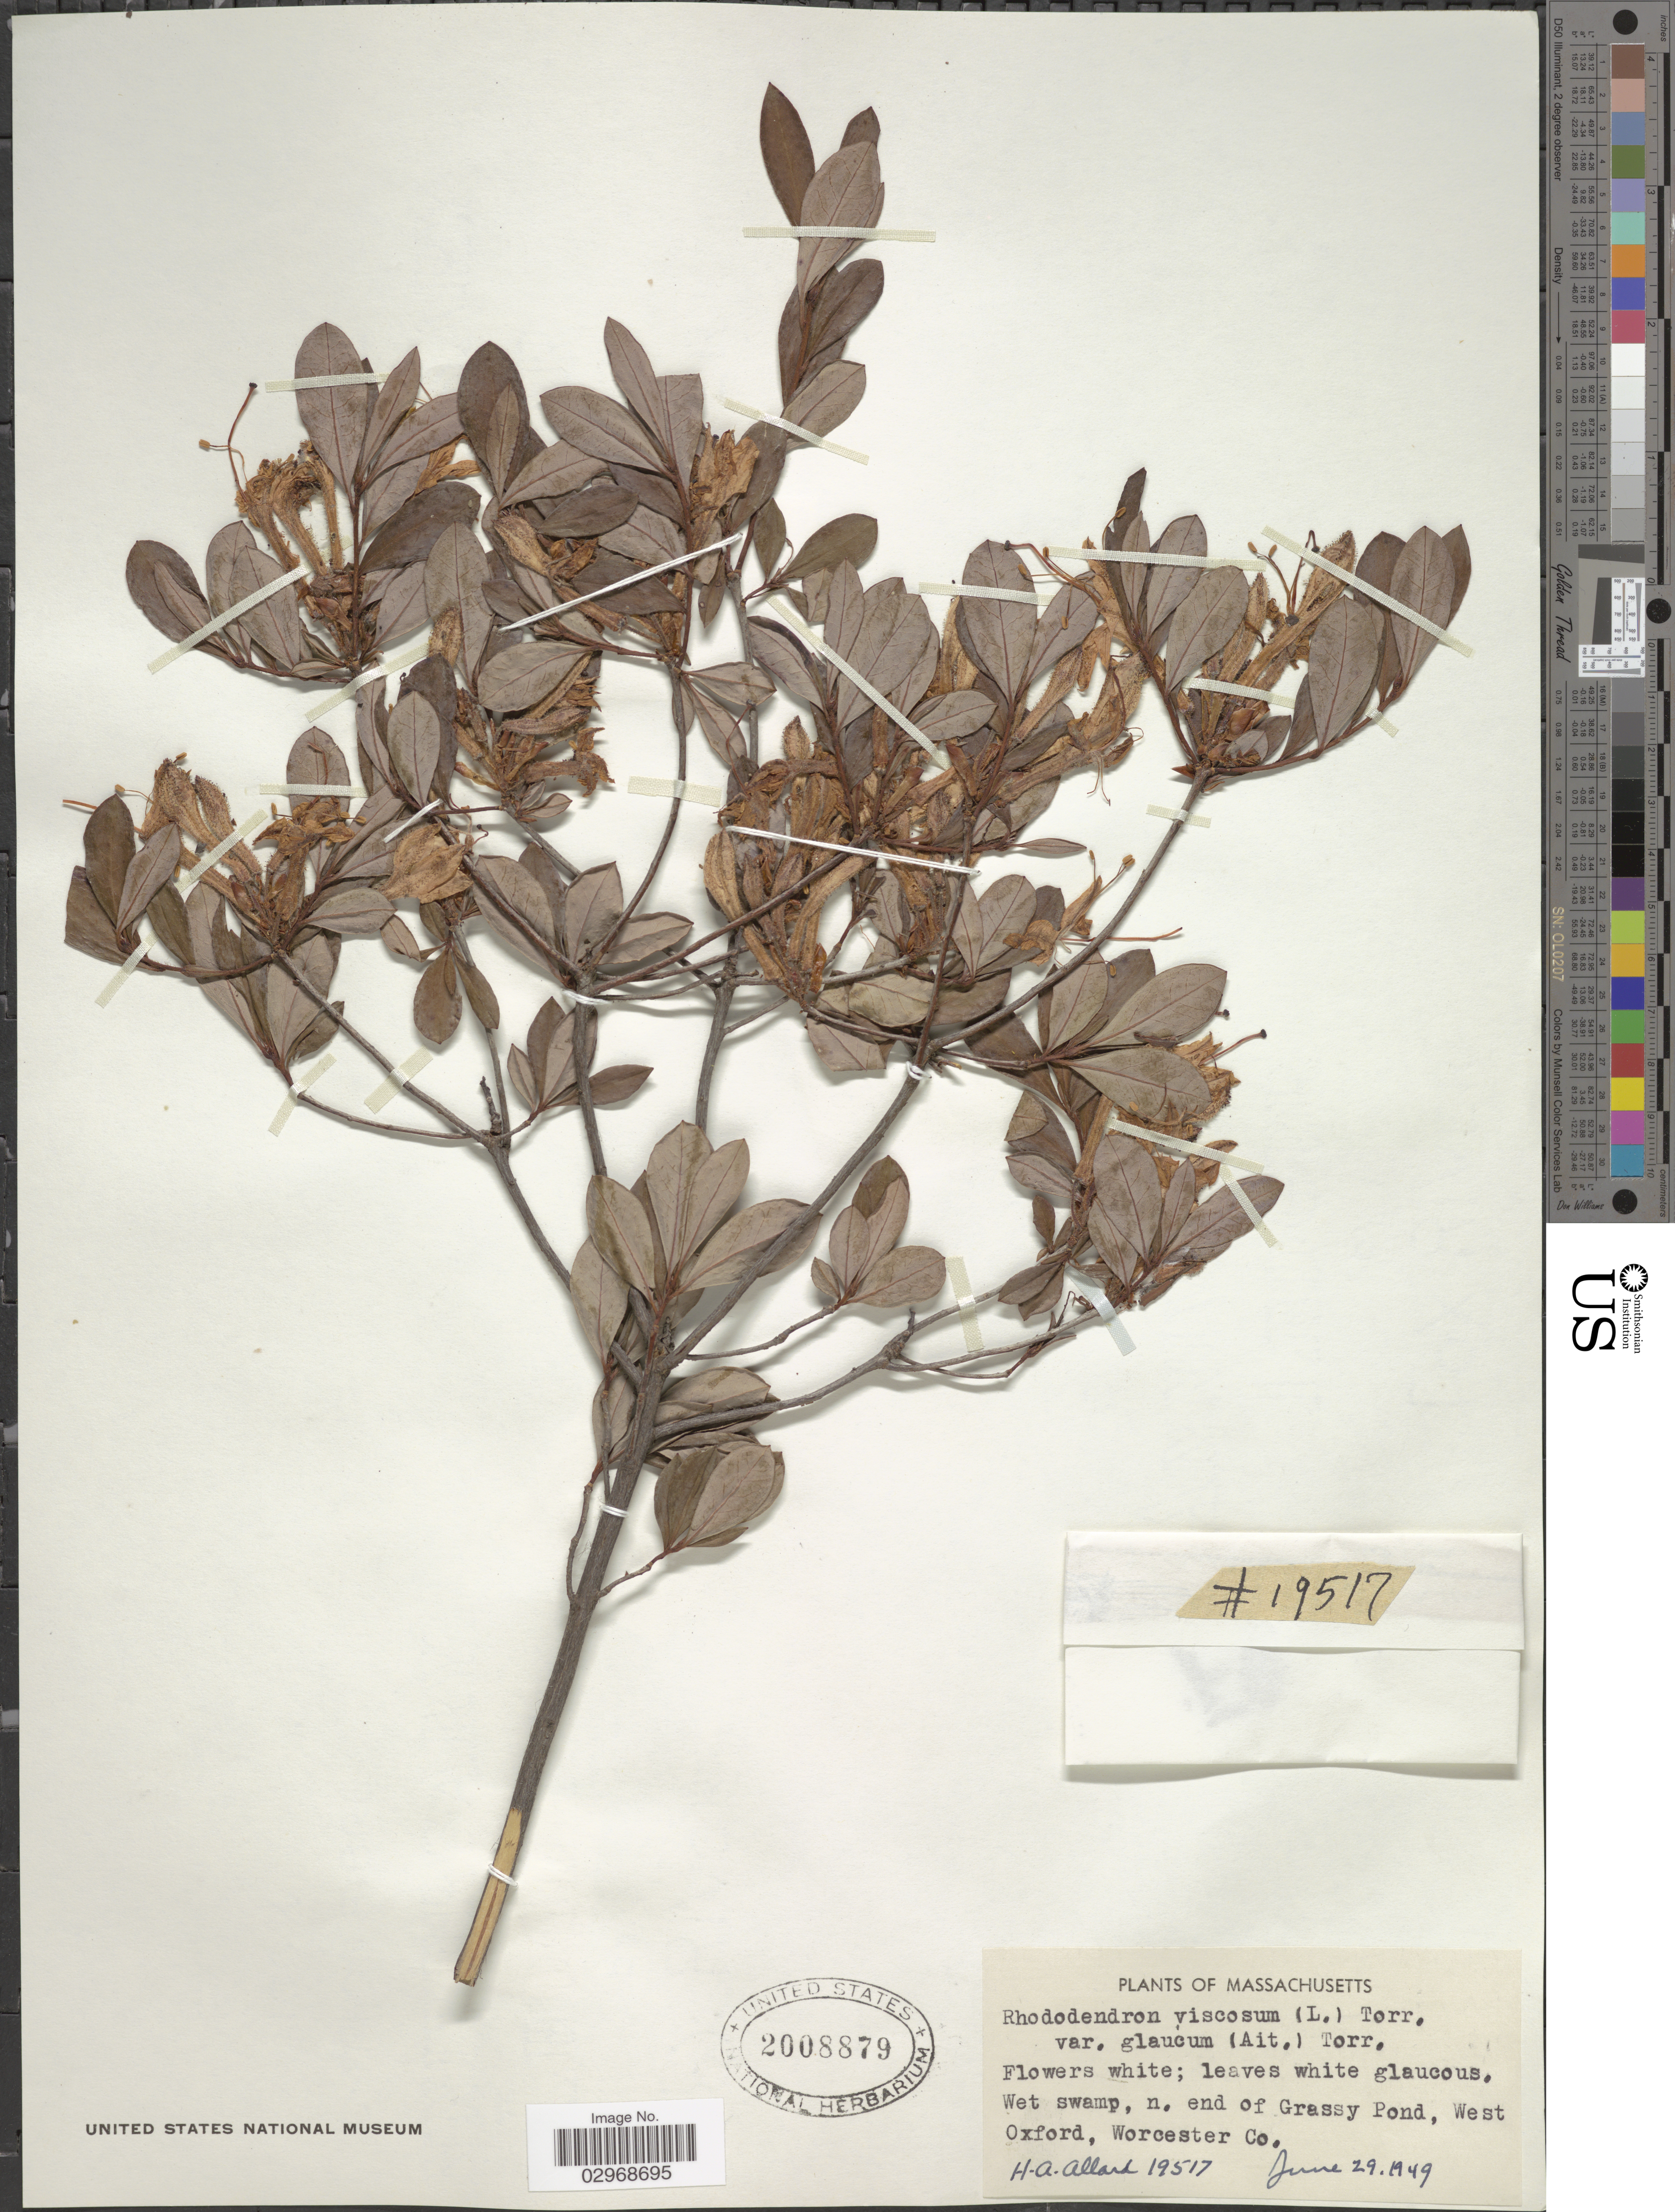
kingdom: Plantae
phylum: Tracheophyta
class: Magnoliopsida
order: Ericales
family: Ericaceae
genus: Rhododendron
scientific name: Rhododendron viscosum var. glaucum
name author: (Aiton) Torr.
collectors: H. A. Allard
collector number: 19517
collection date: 1949-06-29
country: United States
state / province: Massachusetts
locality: Wet swamp, n. end of Grassy Pond, West Oxford, Worcester Co.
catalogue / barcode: US 2008879